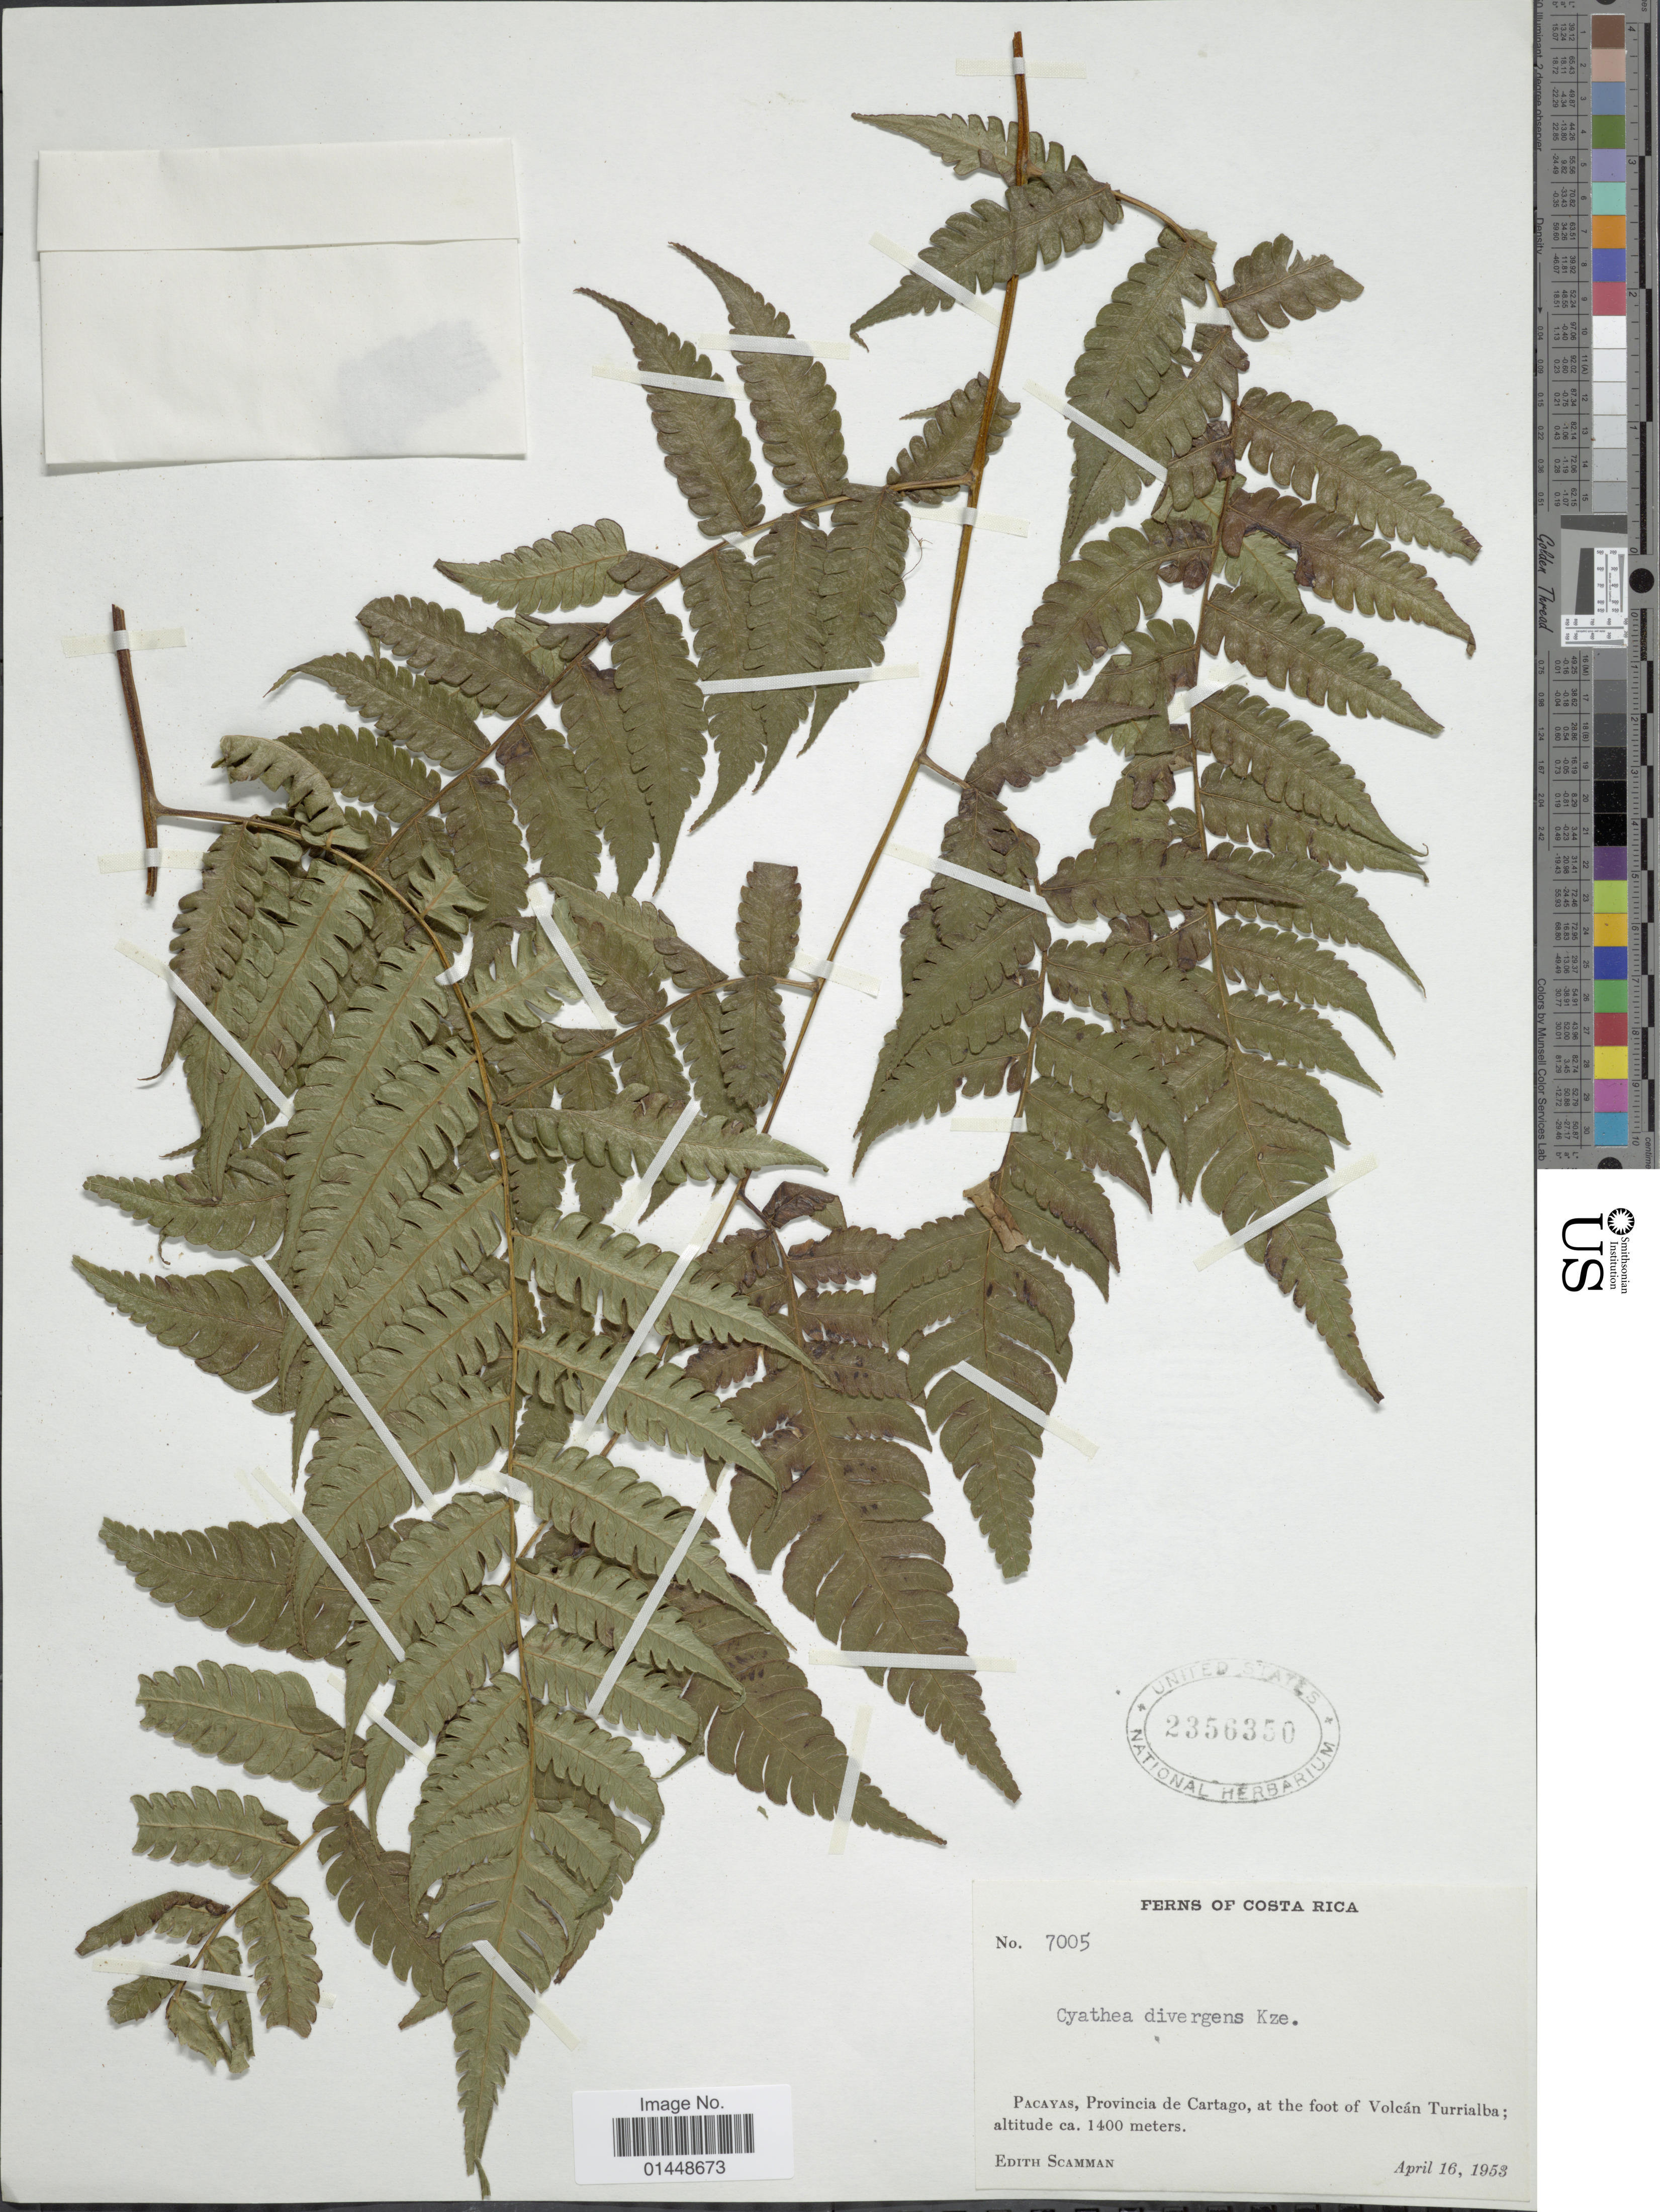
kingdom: Plantae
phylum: Tracheophyta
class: Polypodiopsida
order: Cyatheales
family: Cyatheaceae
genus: Cyathea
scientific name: Cyathea divergens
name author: Kunze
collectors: E. Scamman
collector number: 7005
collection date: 1953-04-16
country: Costa Rica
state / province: Cartago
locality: Pacayas, Provincia de Cartago, at the foot of Volcán Turrialba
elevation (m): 1400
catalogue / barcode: US 2356350